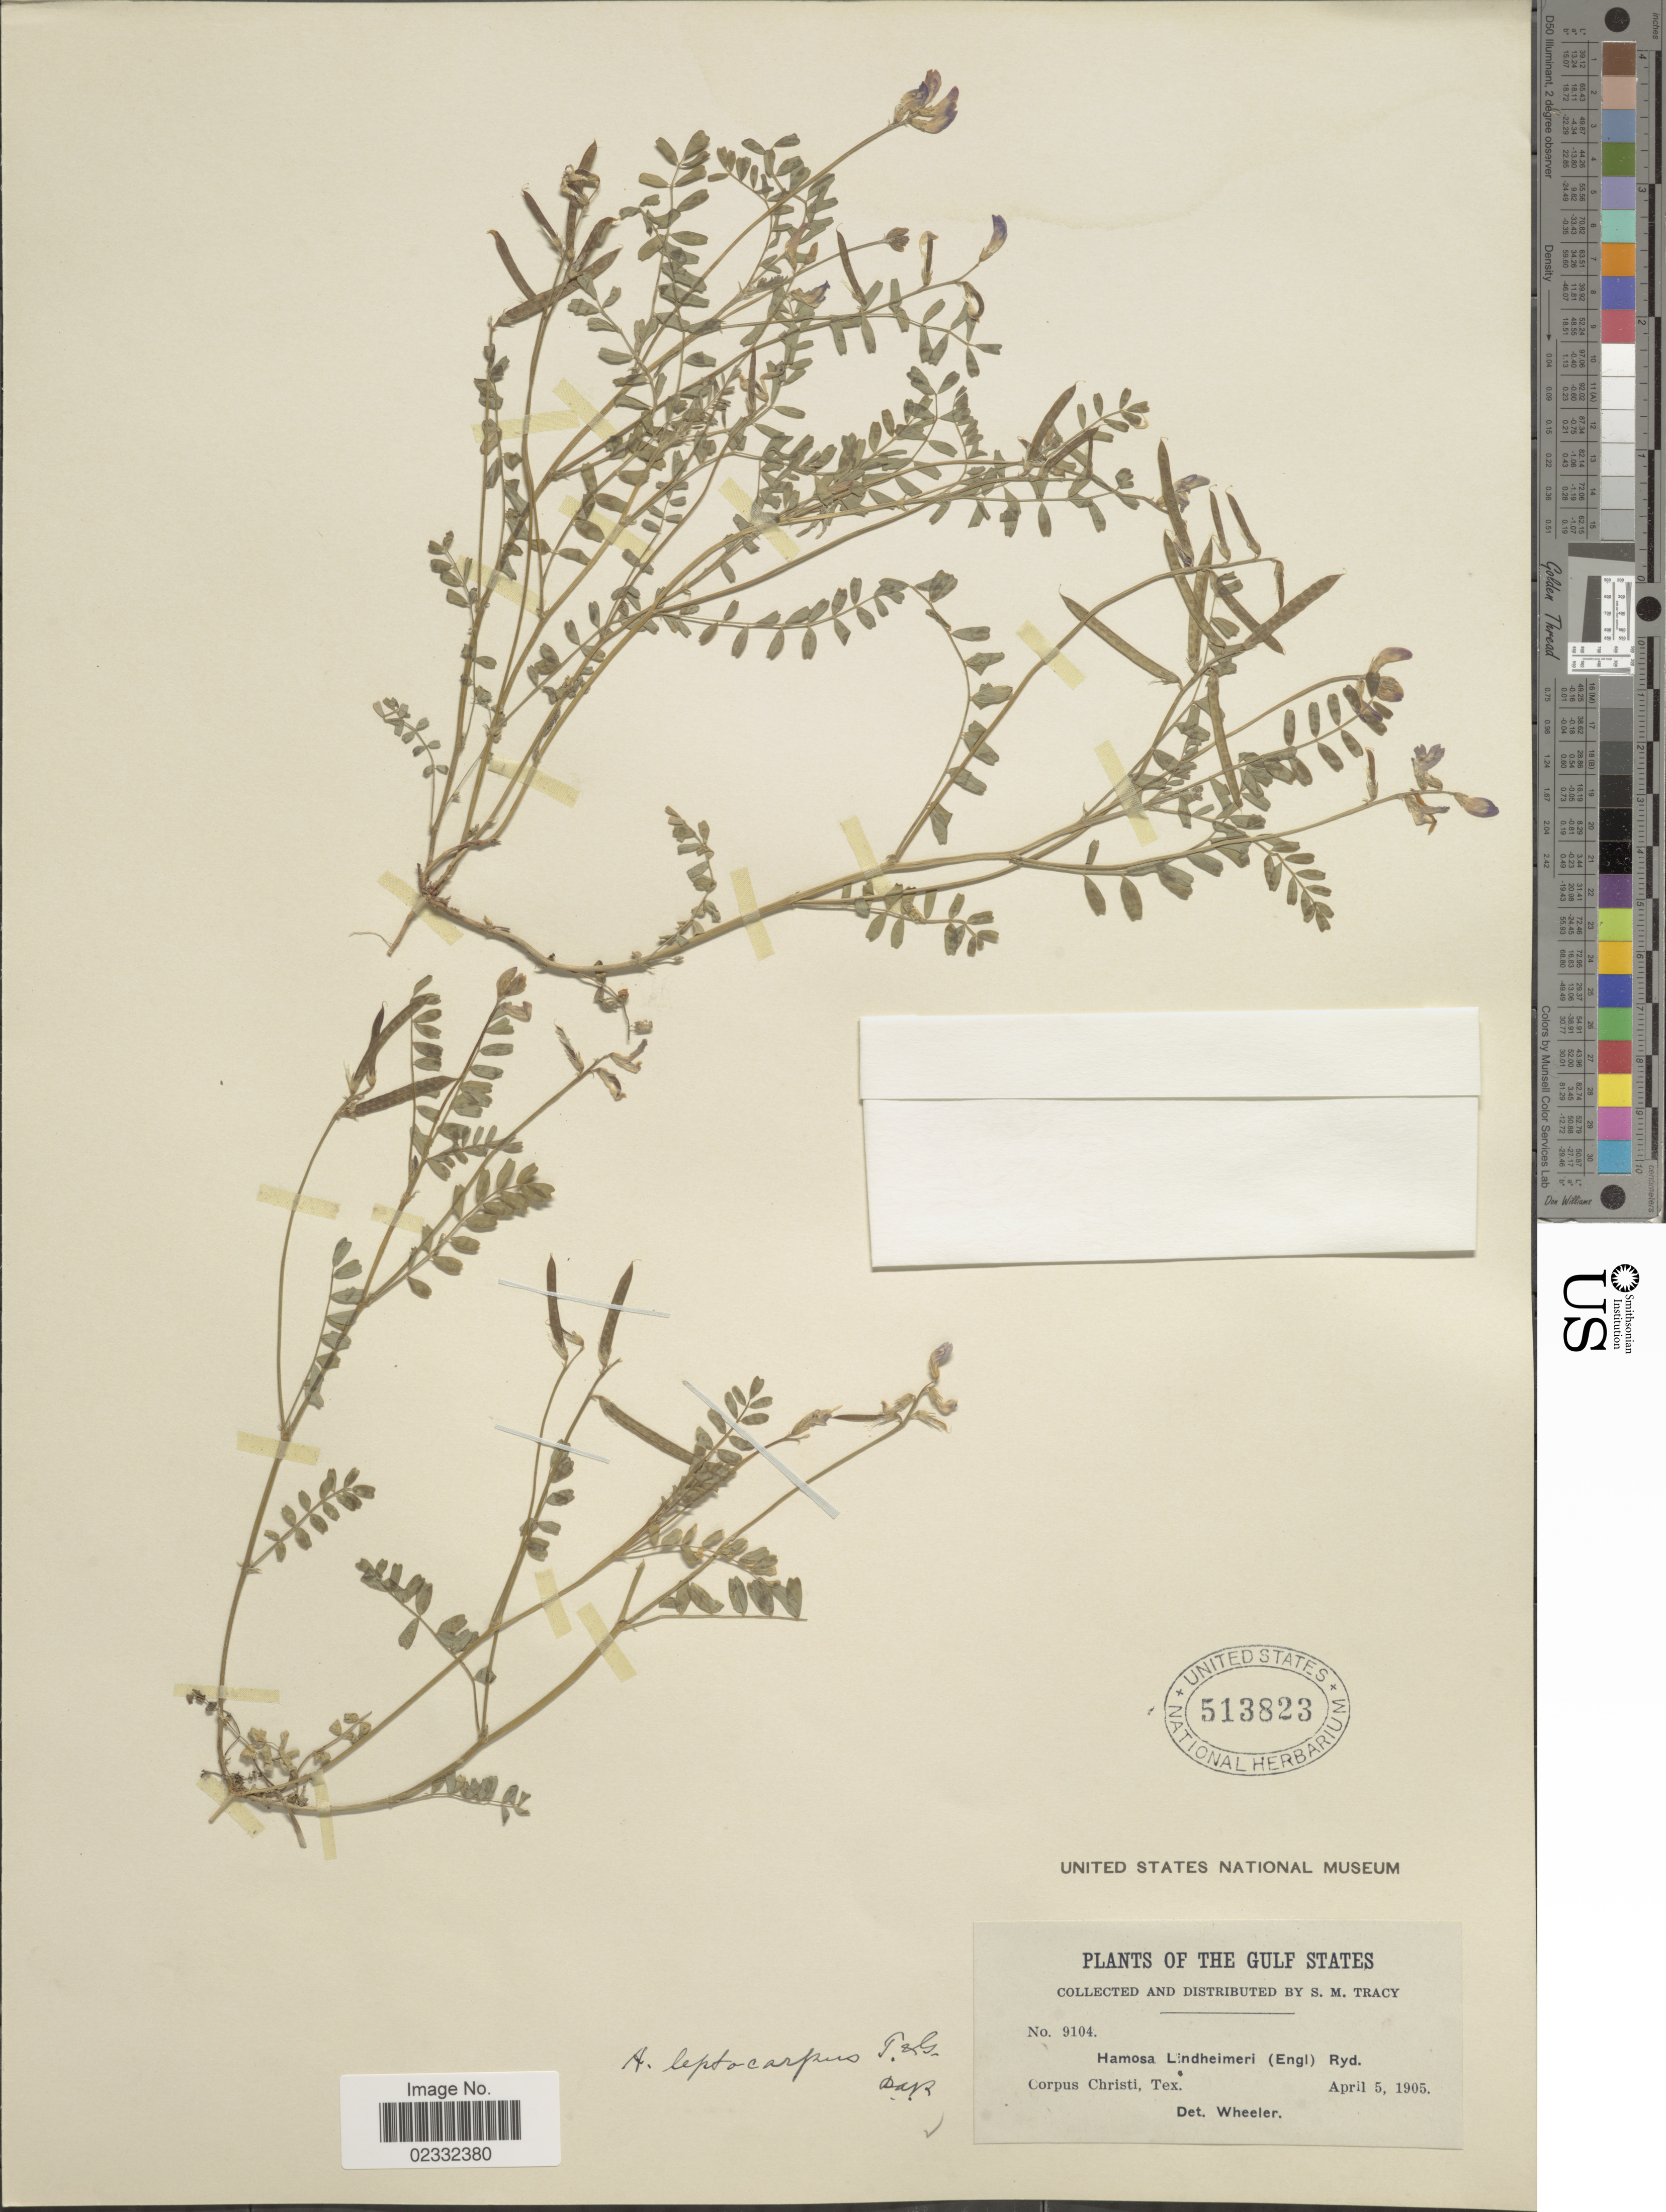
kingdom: Plantae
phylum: Tracheophyta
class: Magnoliopsida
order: Fabales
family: Fabaceae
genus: Astragalus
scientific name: Astragalus leptocarpus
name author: Torr. & A. Gray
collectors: S. M. Tracy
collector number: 9104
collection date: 1905-04-05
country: United States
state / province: Texas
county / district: Nueces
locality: Corpus Christi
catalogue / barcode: US 513823